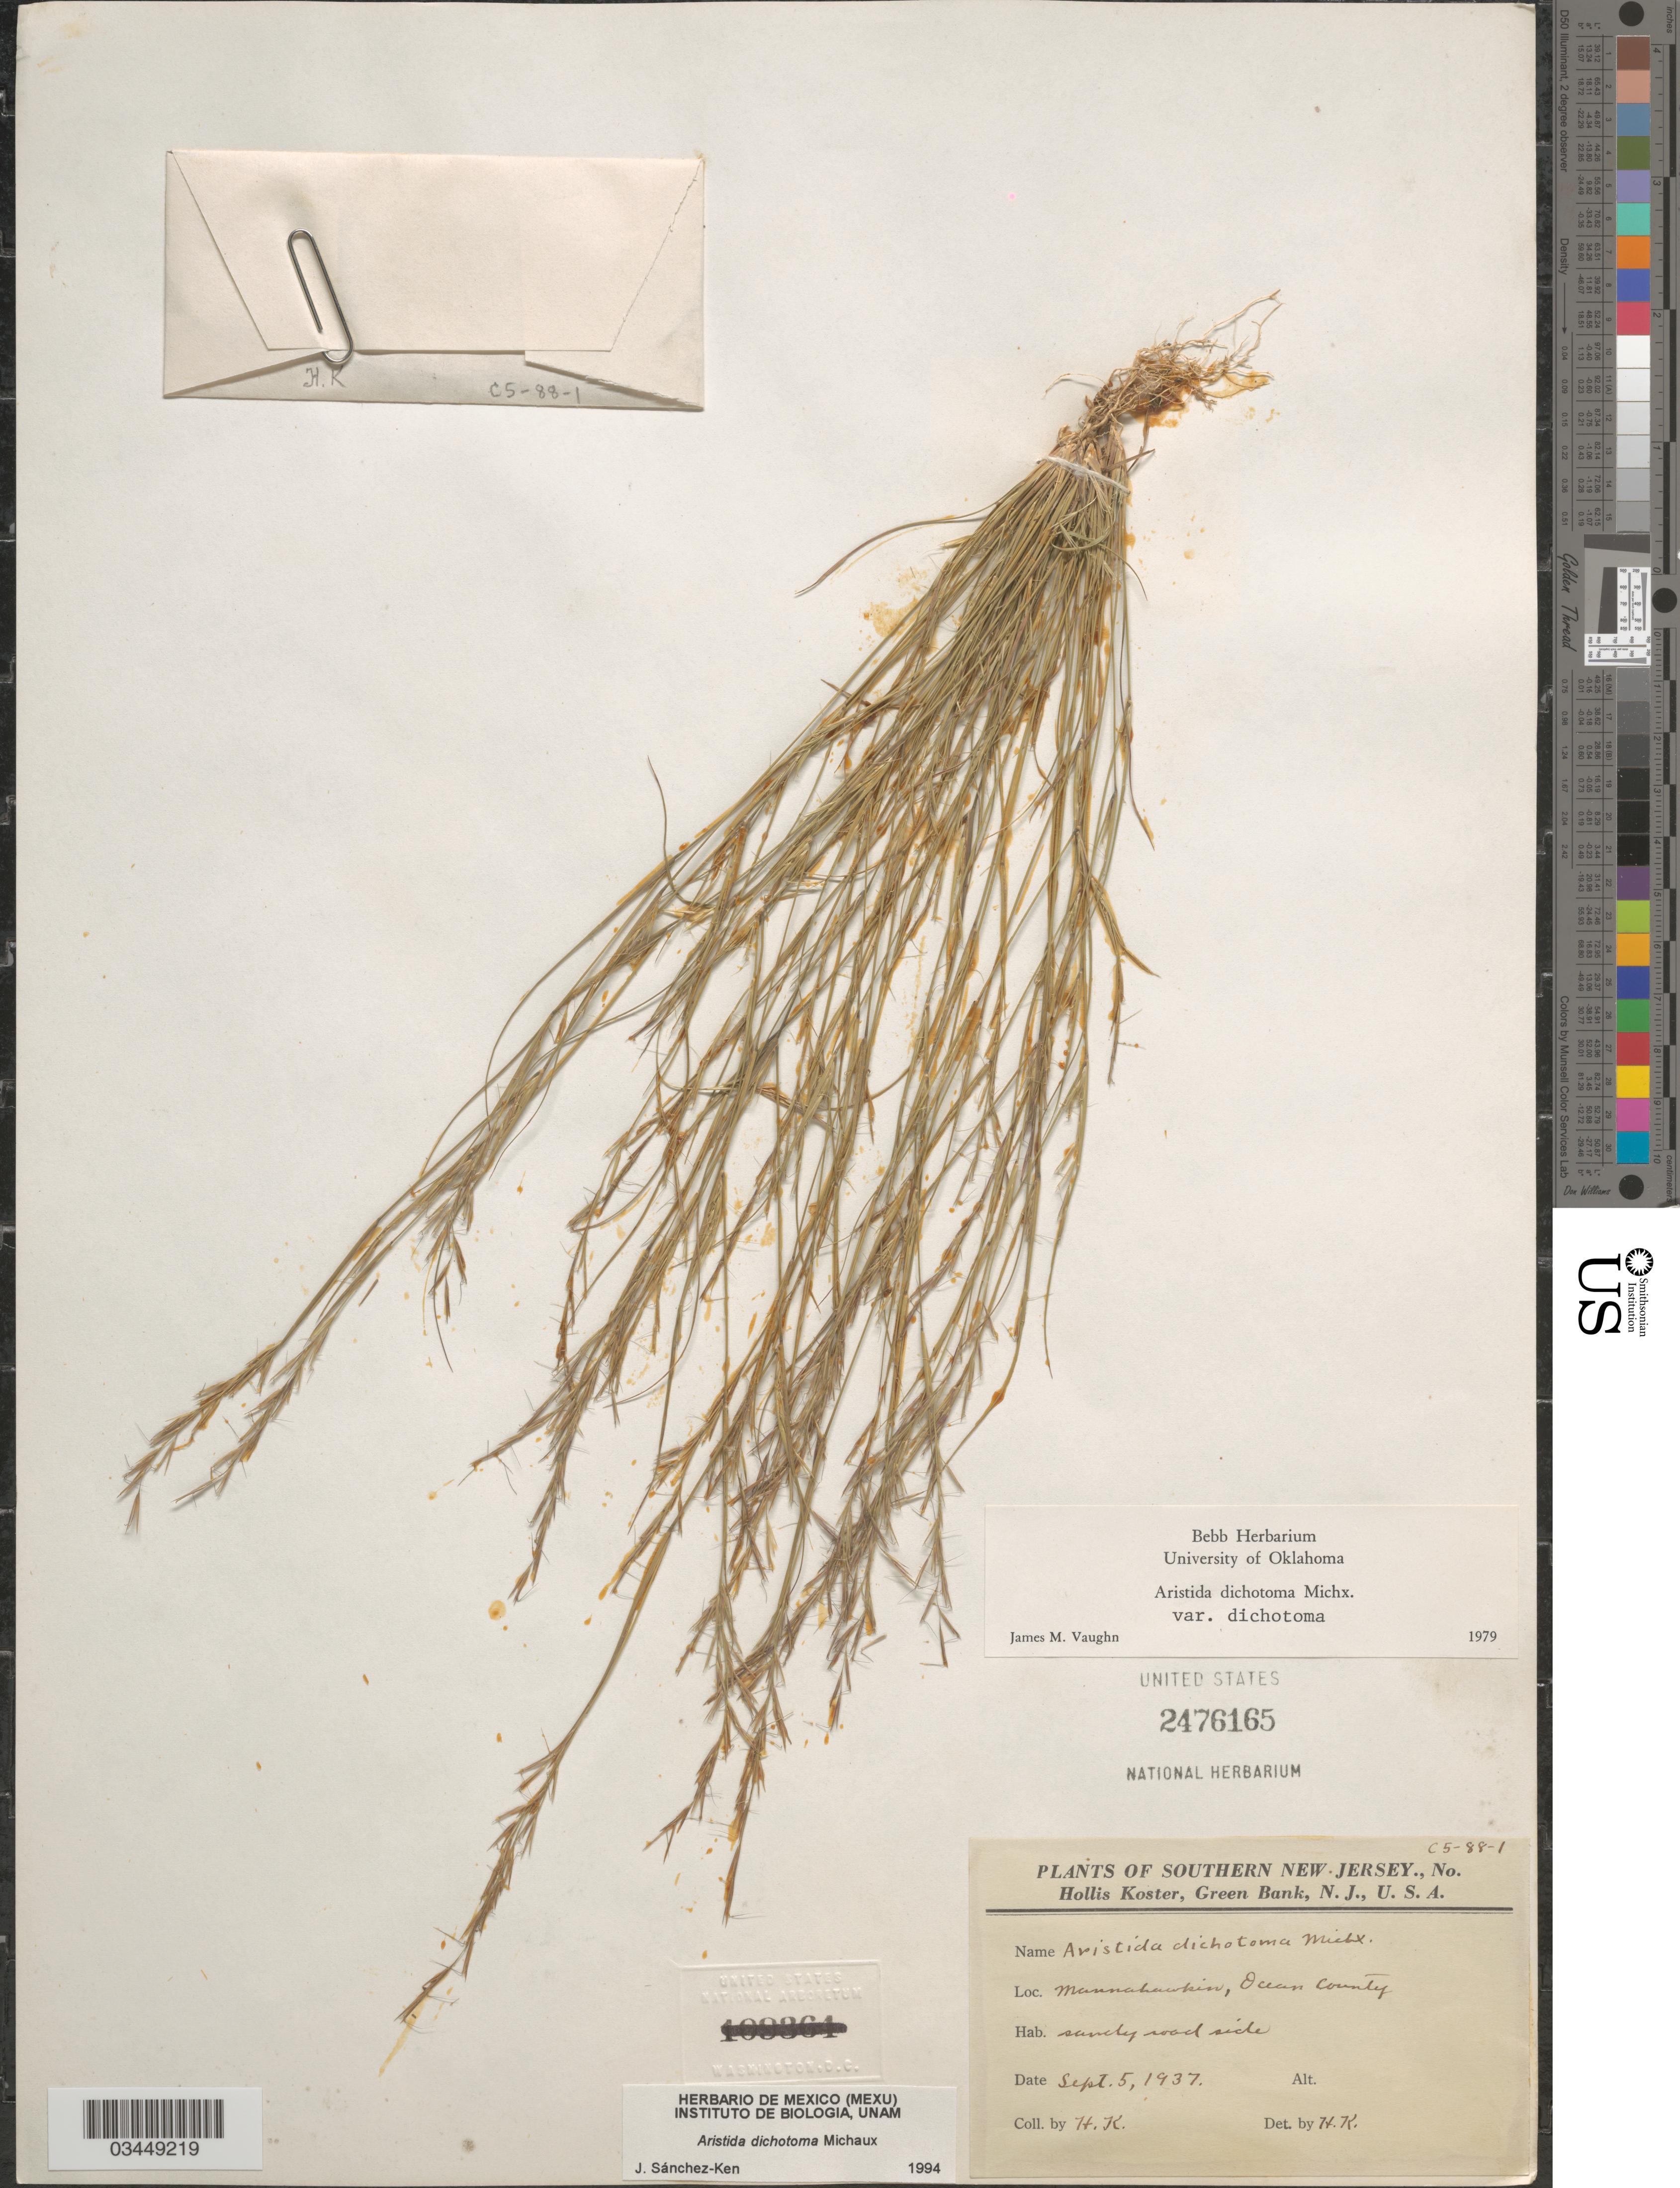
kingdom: Plantae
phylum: Tracheophyta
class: Liliopsida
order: Poales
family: Poaceae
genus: Aristida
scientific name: Aristida dichotoma var. dichotoma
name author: Michx.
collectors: H. Koster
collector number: C5-88-1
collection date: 1937-09-05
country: United States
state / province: New Jersey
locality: Southern New Jersey. Mannahawkin, Ocean County.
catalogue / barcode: US 2476165